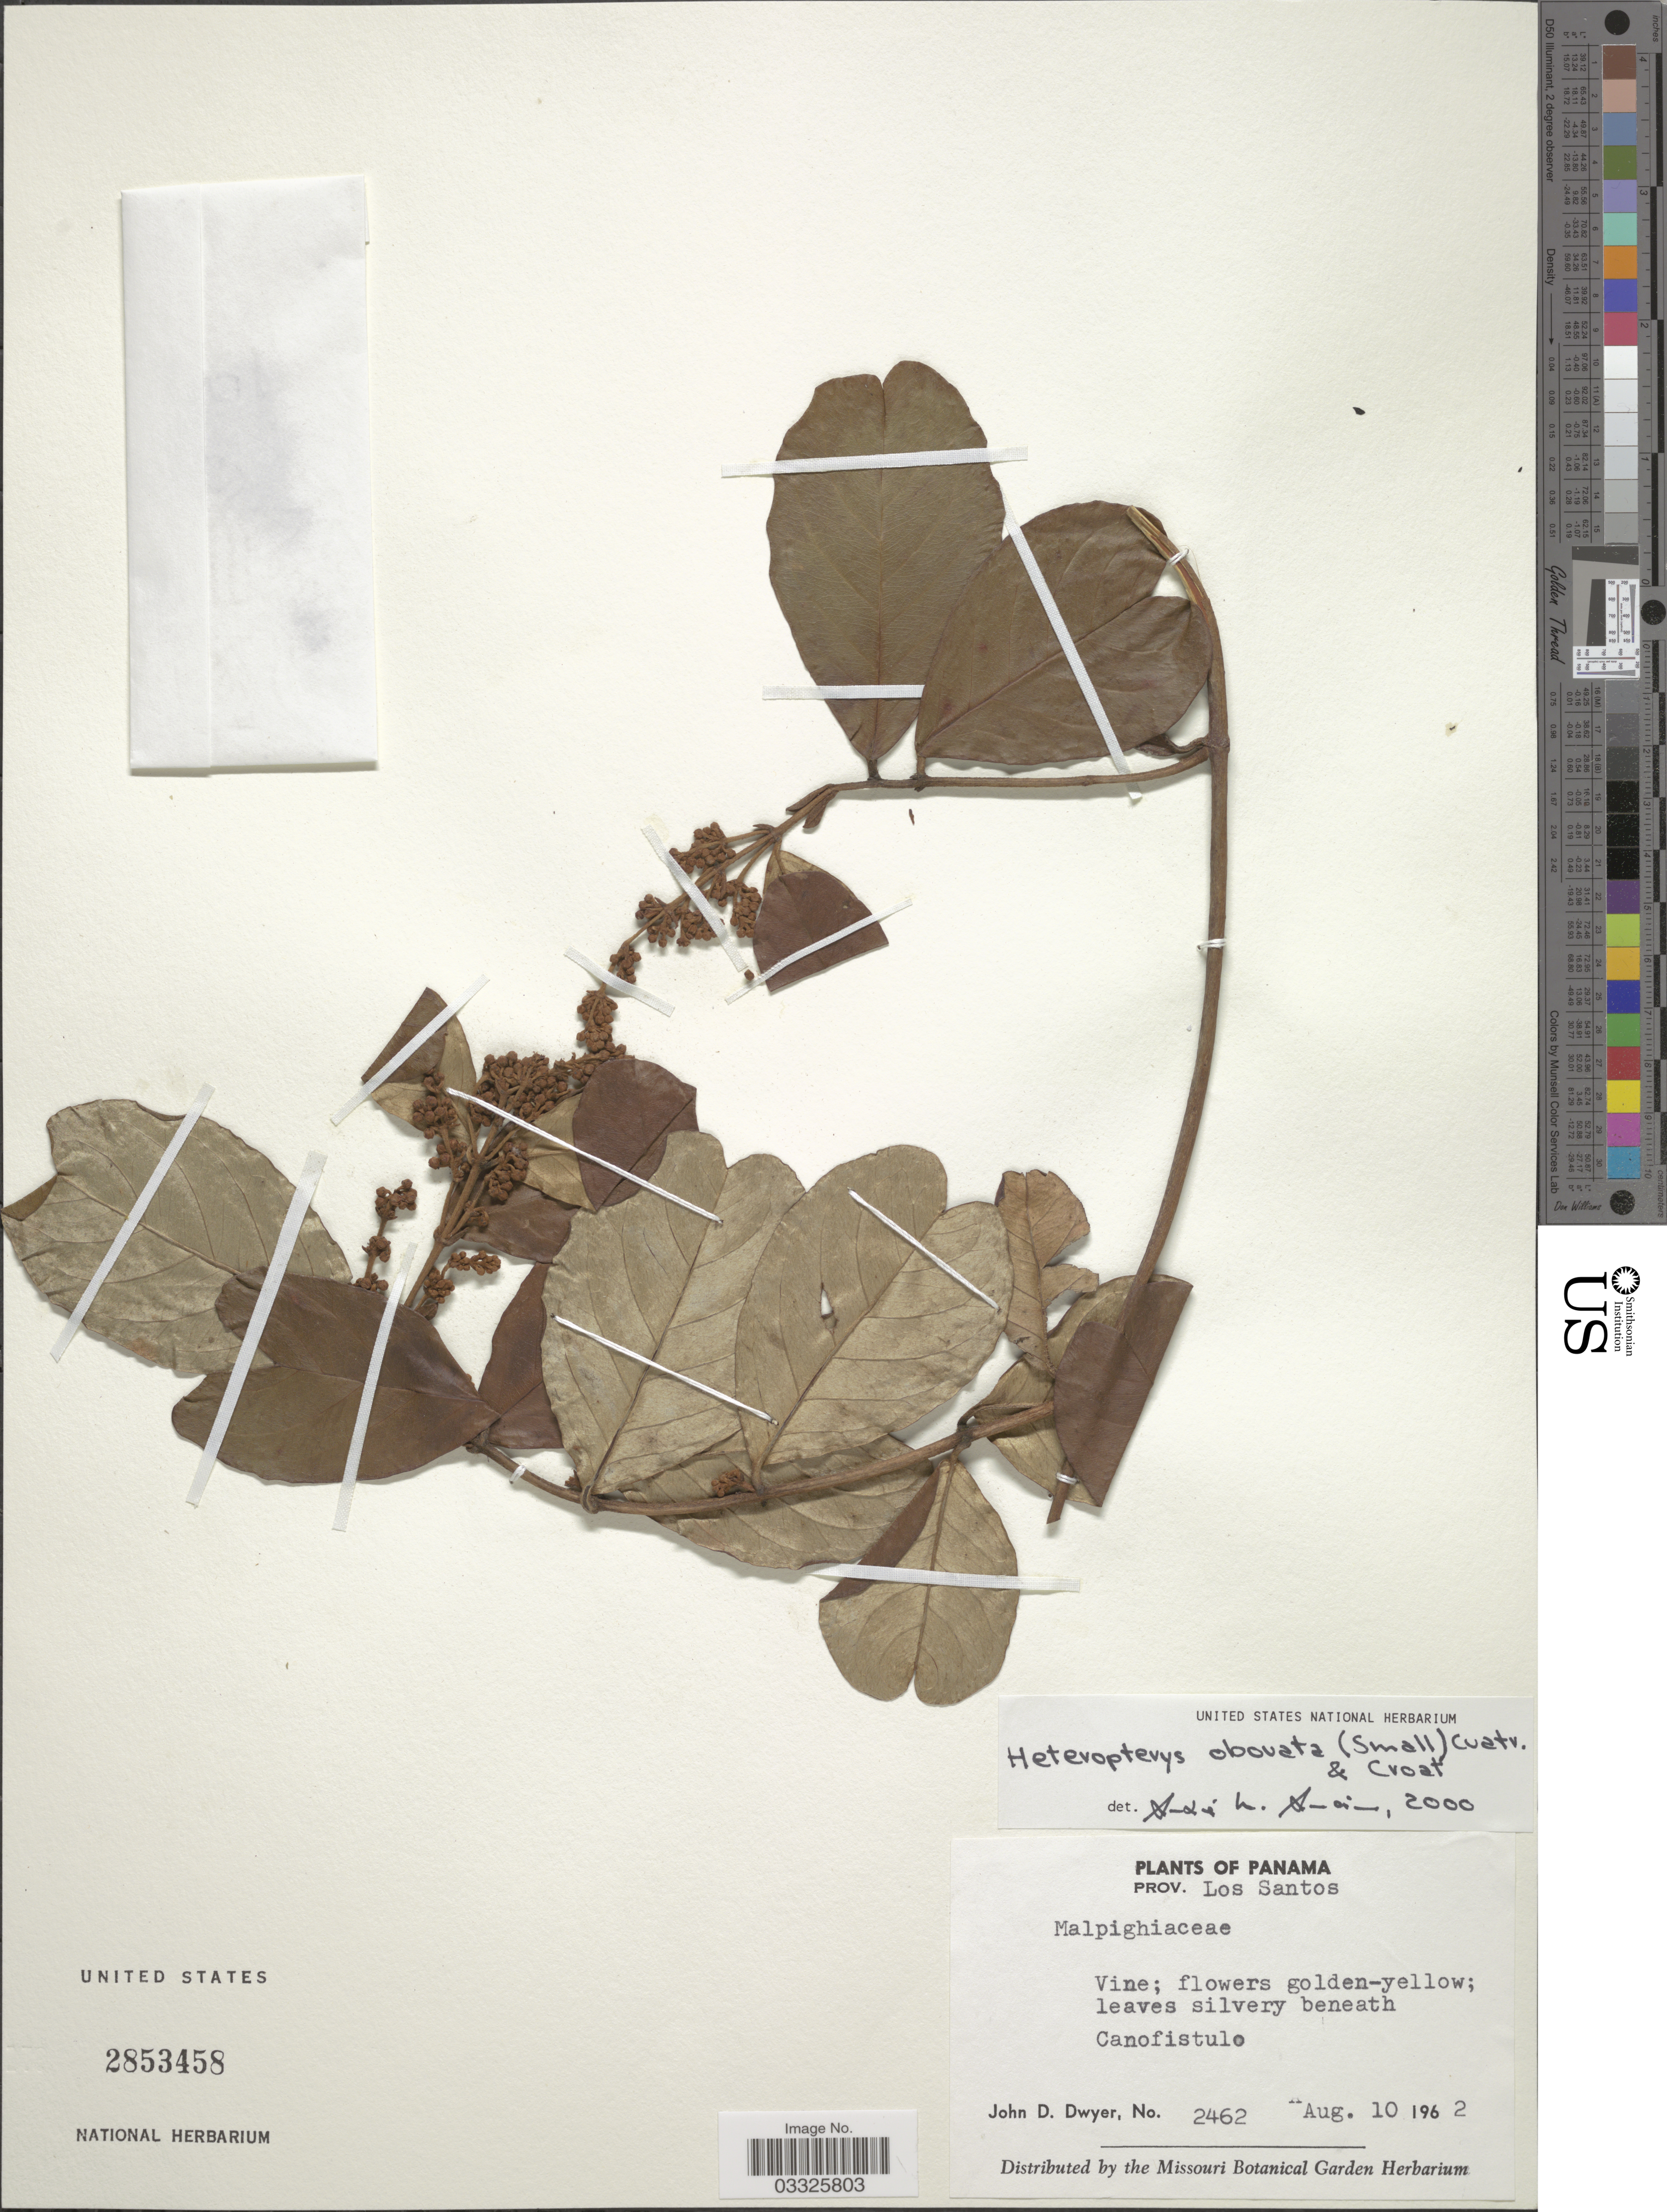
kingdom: Plantae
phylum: Tracheophyta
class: Magnoliopsida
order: Malpighiales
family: Malpighiaceae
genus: Heteropterys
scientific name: Heteropterys obovata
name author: (Small) Cuatrec. & Croat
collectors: J. D. Dwyer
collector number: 2462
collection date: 1962-08-10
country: Panama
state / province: Los Santos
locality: Beneath Canofistulo. [unsure placement]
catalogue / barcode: US 2853458